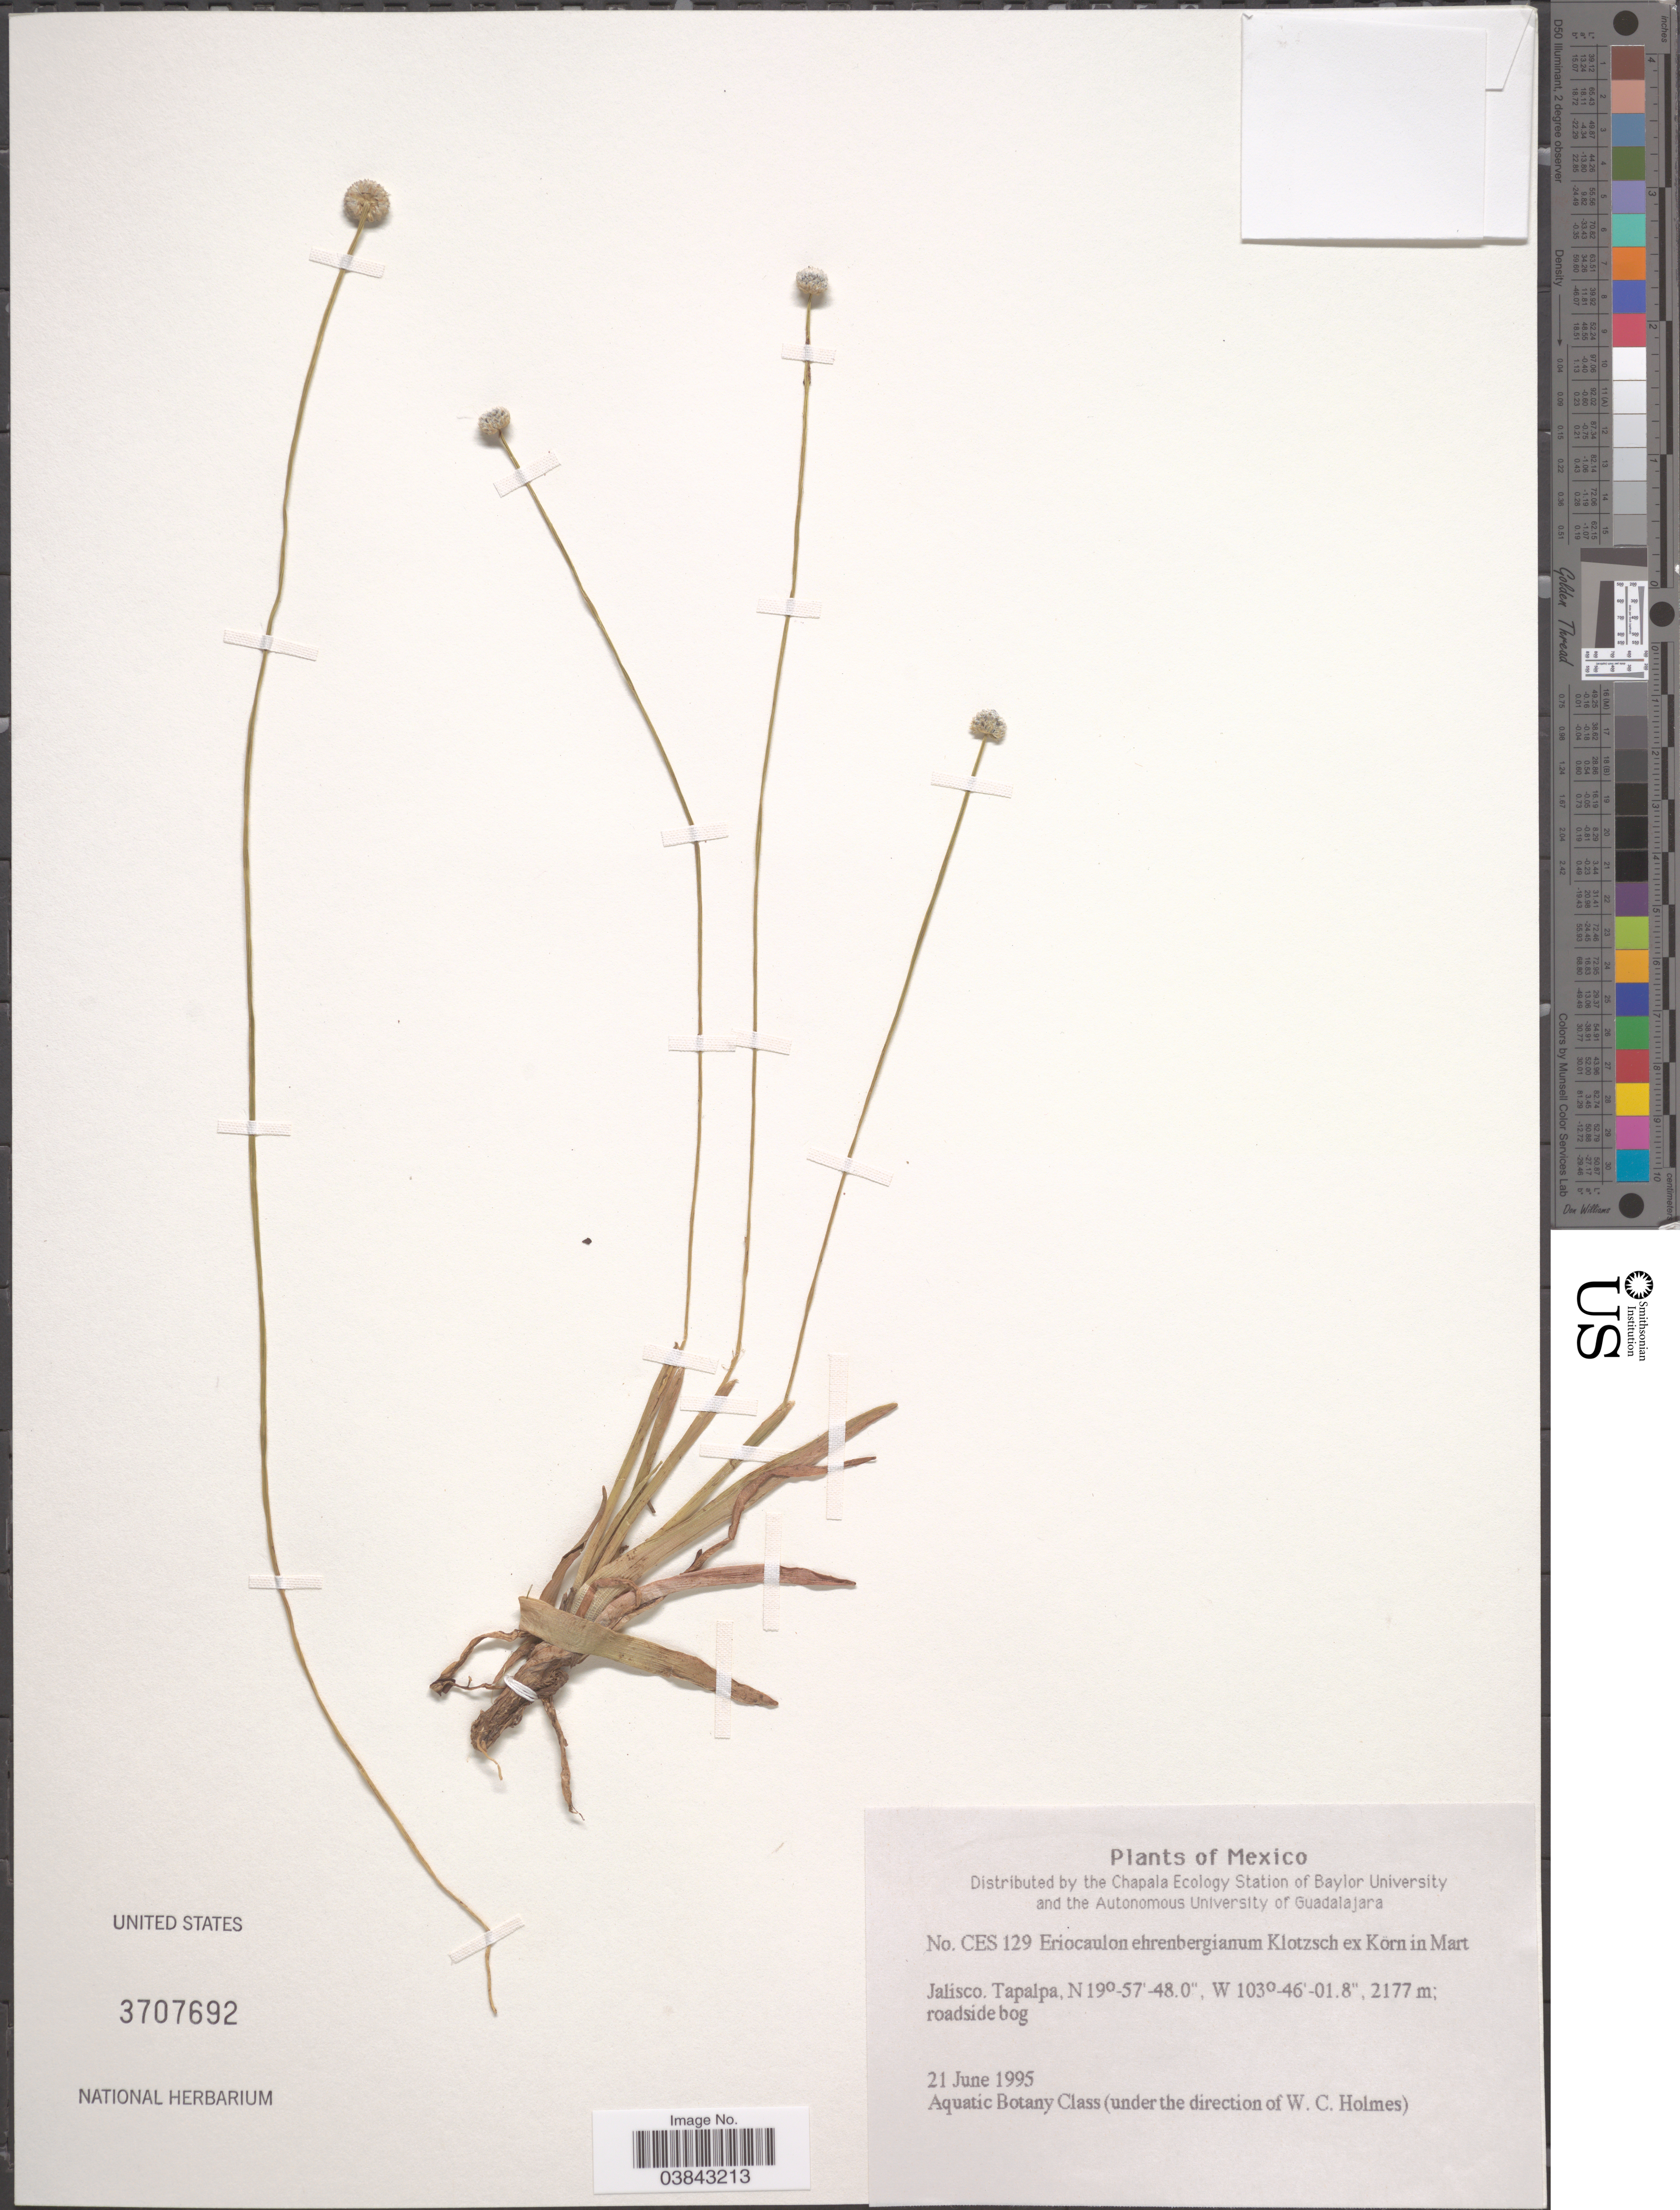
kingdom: Plantae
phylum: Tracheophyta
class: Liliopsida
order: Poales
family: Eriocaulaceae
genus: Eriocaulon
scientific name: Eriocaulon ehrenbergianum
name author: Klotzsch ex Körn. in Mart.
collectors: Aquatic Botany Class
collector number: CES 129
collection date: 1995-06-21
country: Mexico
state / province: Jalisco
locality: Tapalpa.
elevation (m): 2177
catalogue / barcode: US 3707692